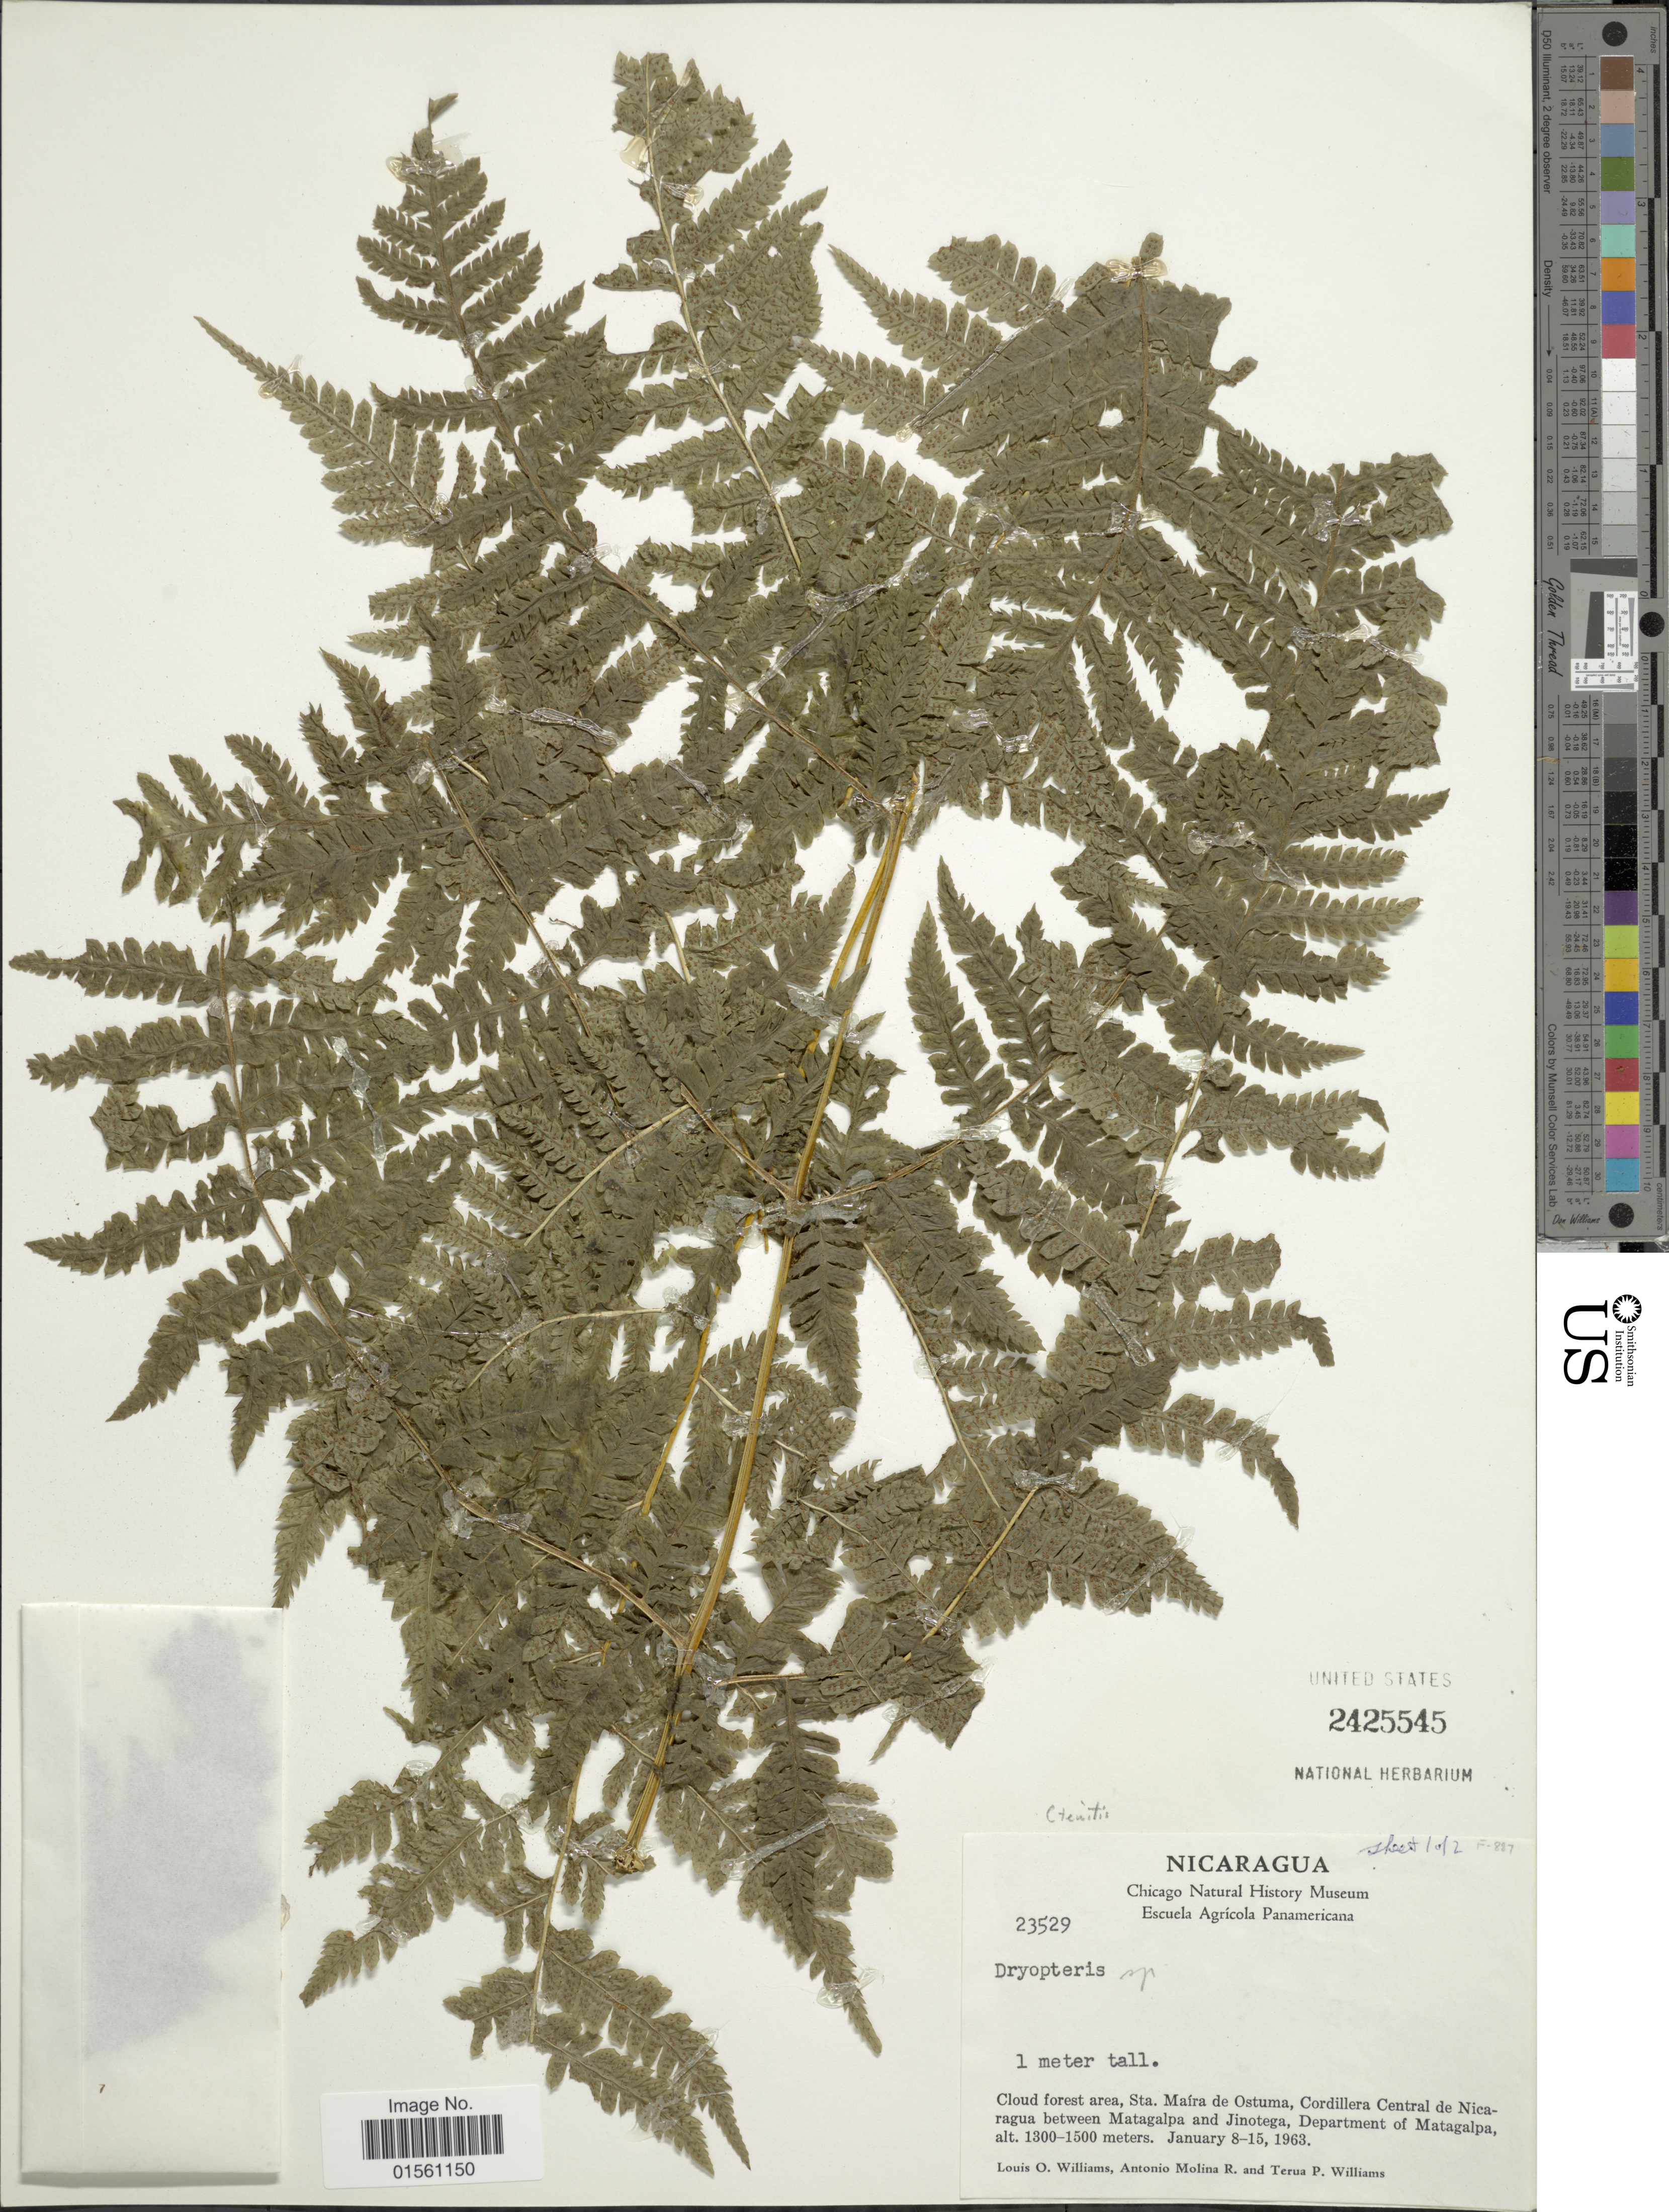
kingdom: Plantae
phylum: Tracheophyta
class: Polypodiopsida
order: Polypodiales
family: Dryopteridaceae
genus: Megalastrum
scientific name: Megalastrum sp.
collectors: L. O. Williams, A. R. Molina & T. P. Williams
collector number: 23529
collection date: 1963-01-08/1963-01-15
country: Nicaragua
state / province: Matagalpa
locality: Cloud forest area, Sta. Maira de Ostuma, Cordollera Central de Nicaragua between Matagalpa and Jinotega, Department of Matagalpa.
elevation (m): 1300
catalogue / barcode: US 2425545